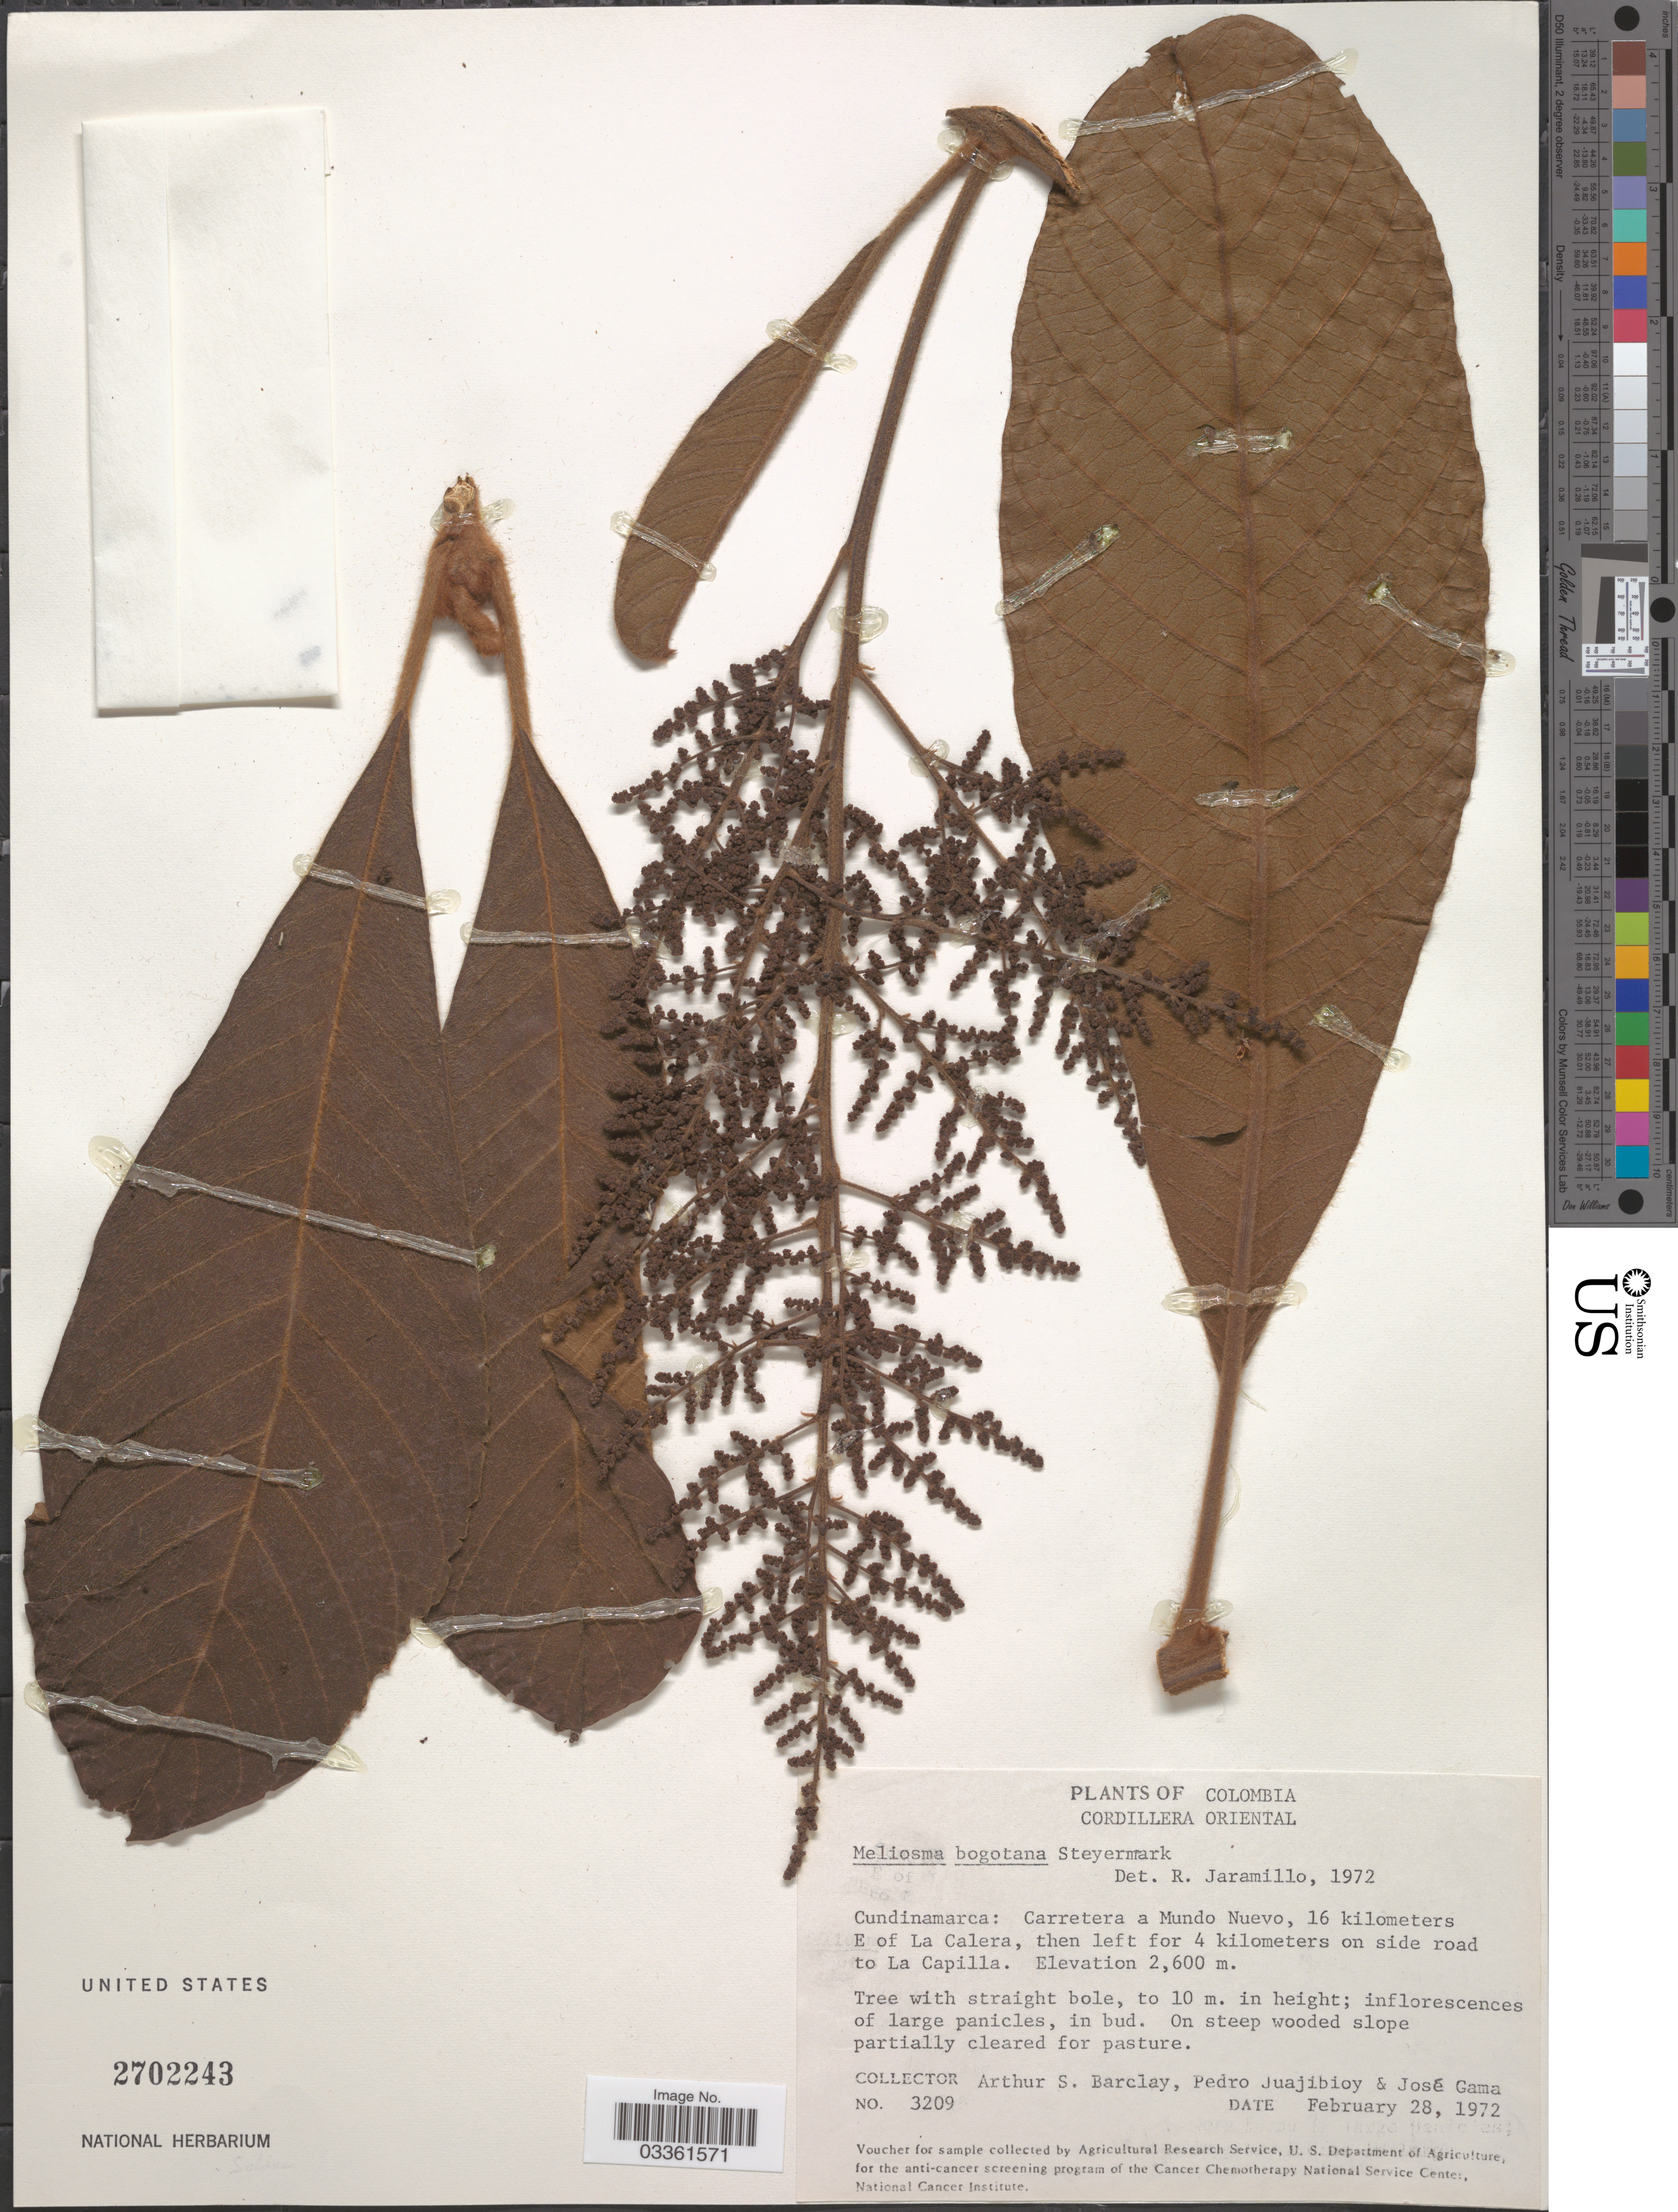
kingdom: Plantae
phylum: Tracheophyta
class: Magnoliopsida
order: Proteales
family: Sabiaceae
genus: Meliosma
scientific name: Meliosma bogotana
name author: Steyerm.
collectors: A. S. Barclay, P. Juajibioy & J. Gama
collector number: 3209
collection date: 1972-02-28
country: Colombia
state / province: Cundinamarca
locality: Cordillera Oriental. Carretera a Mundo Nuevo, 16 kilometers E of La Calera, then left for 1 kilometer on side road to La Capilla.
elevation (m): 2600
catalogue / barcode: US 2702243